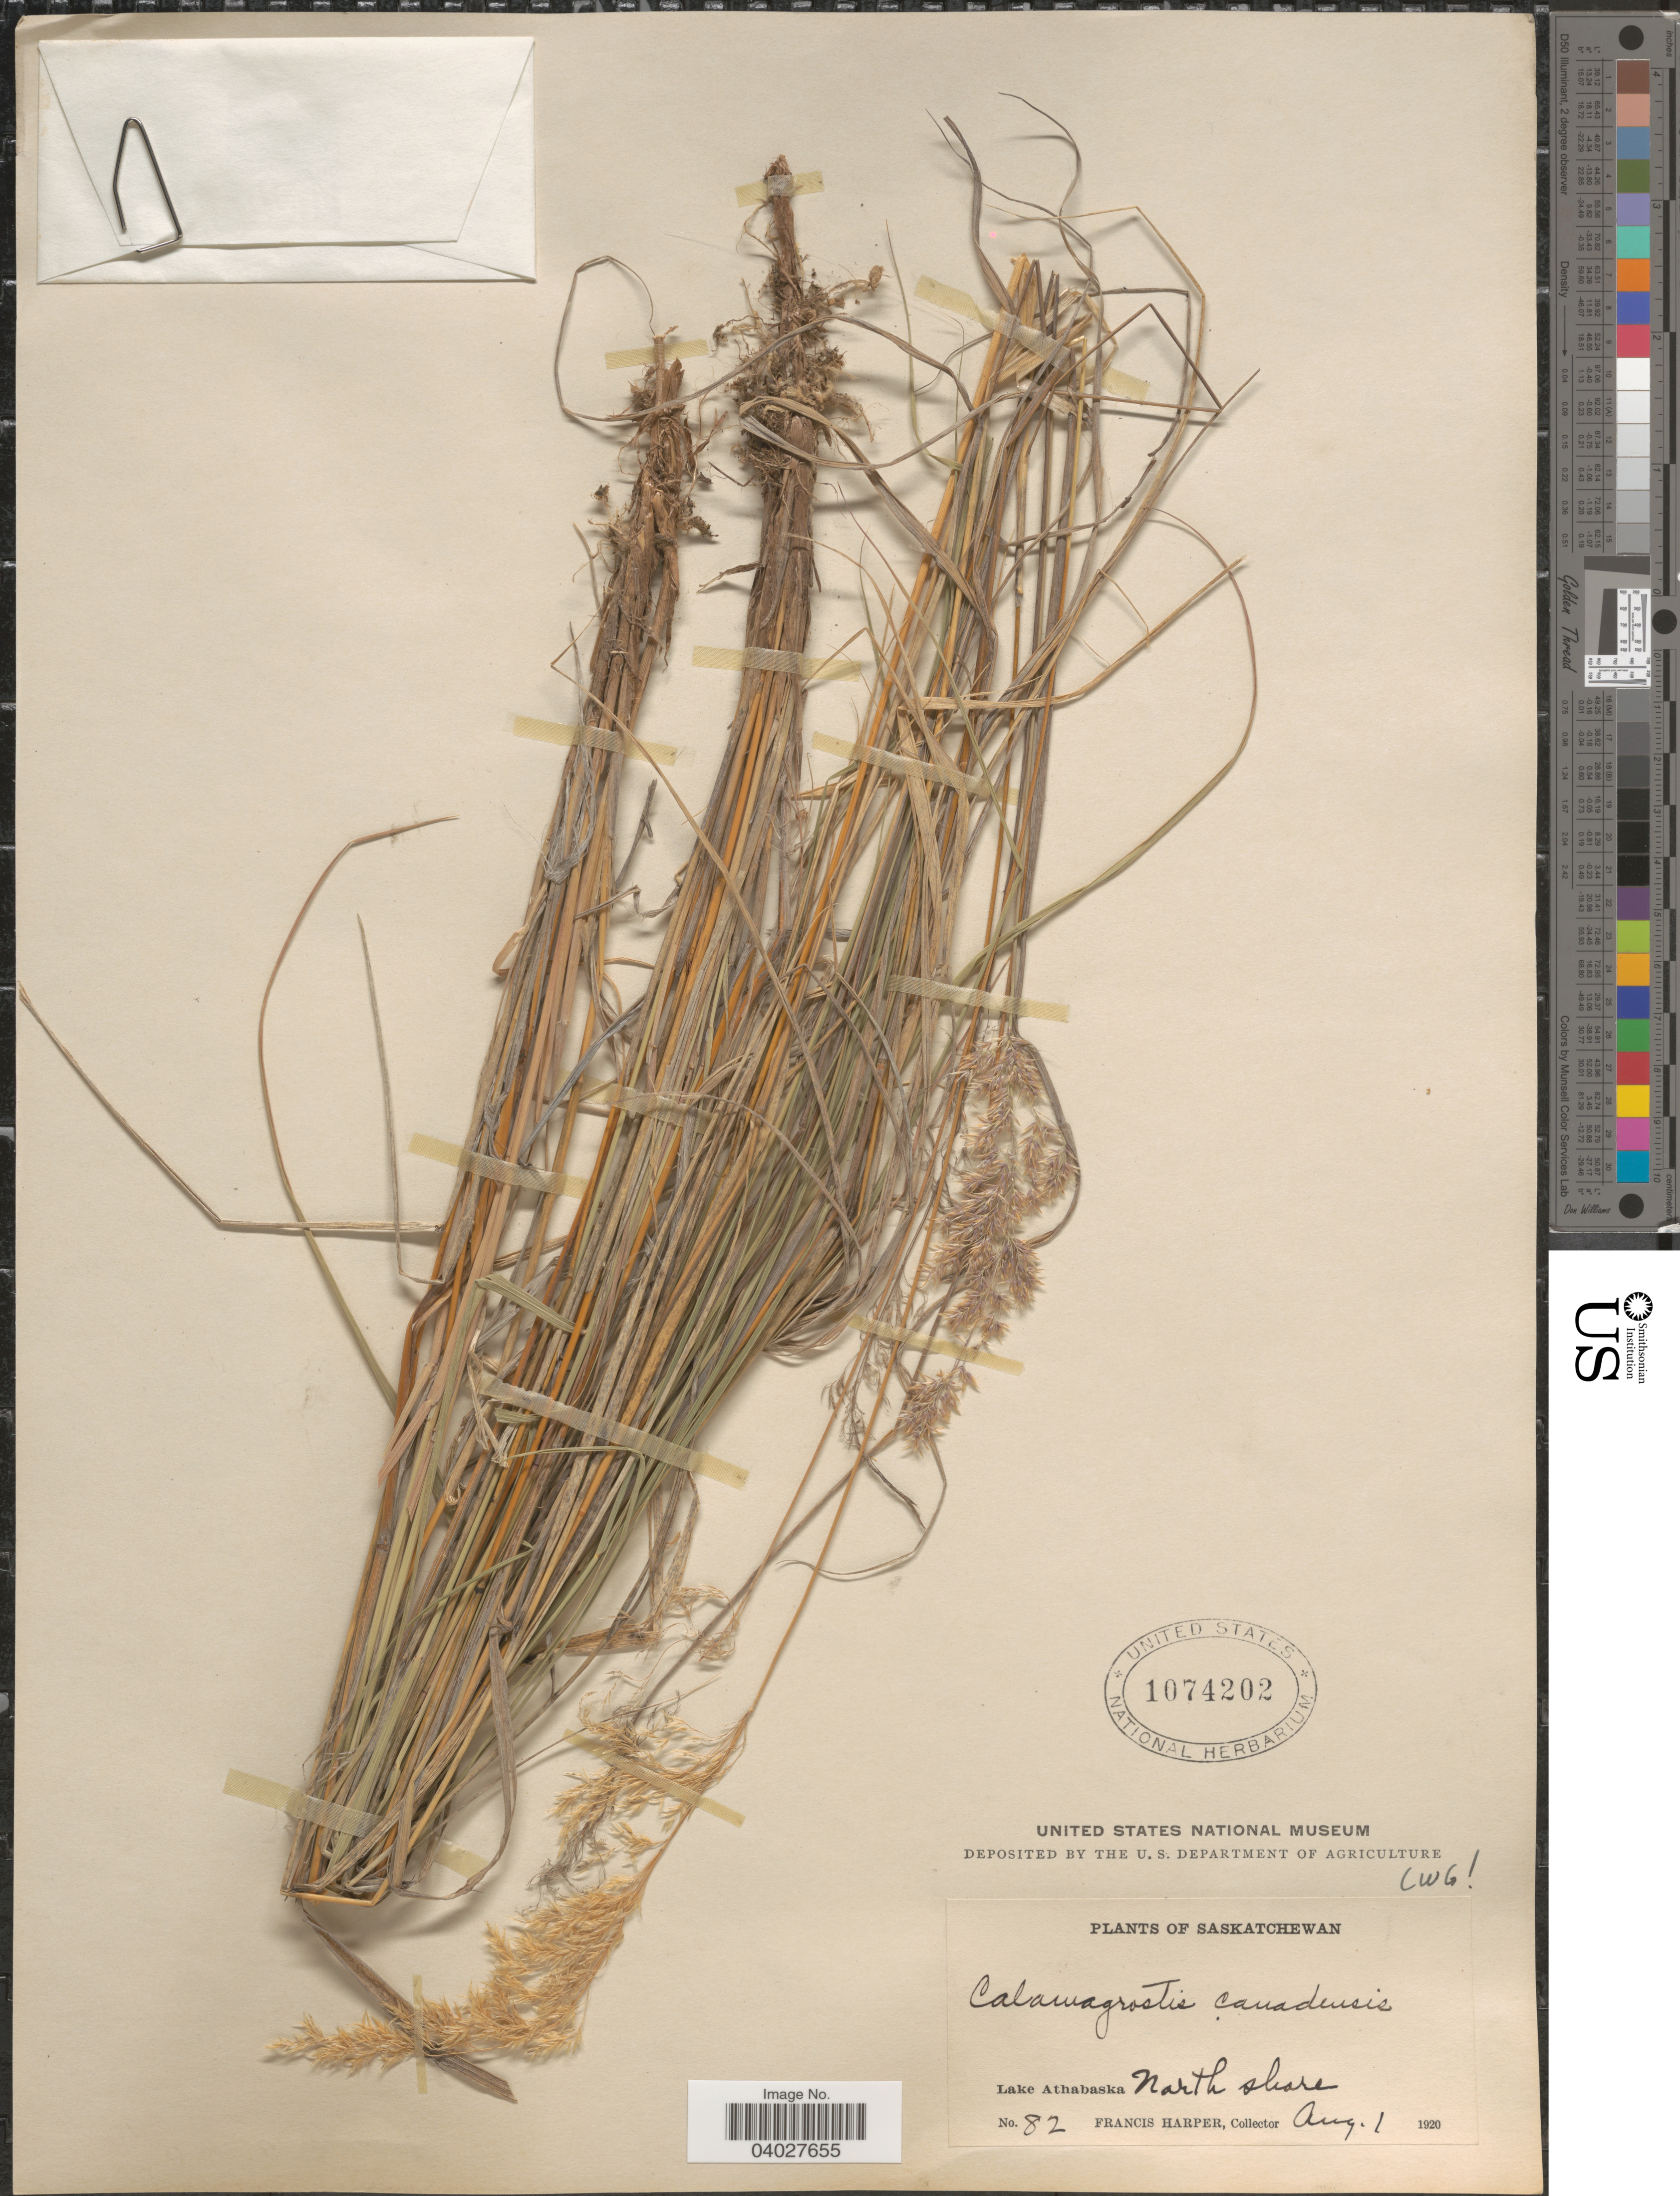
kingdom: Plantae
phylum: Tracheophyta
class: Liliopsida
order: Poales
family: Poaceae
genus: Calamagrostis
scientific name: Calamagrostis canadensis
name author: (Michx.) P. Beauv.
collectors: F. Harper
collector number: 82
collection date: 1920-08-01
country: Canada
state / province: Saskatchewan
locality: Lake Athabaska. North shore.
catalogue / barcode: US 1074202